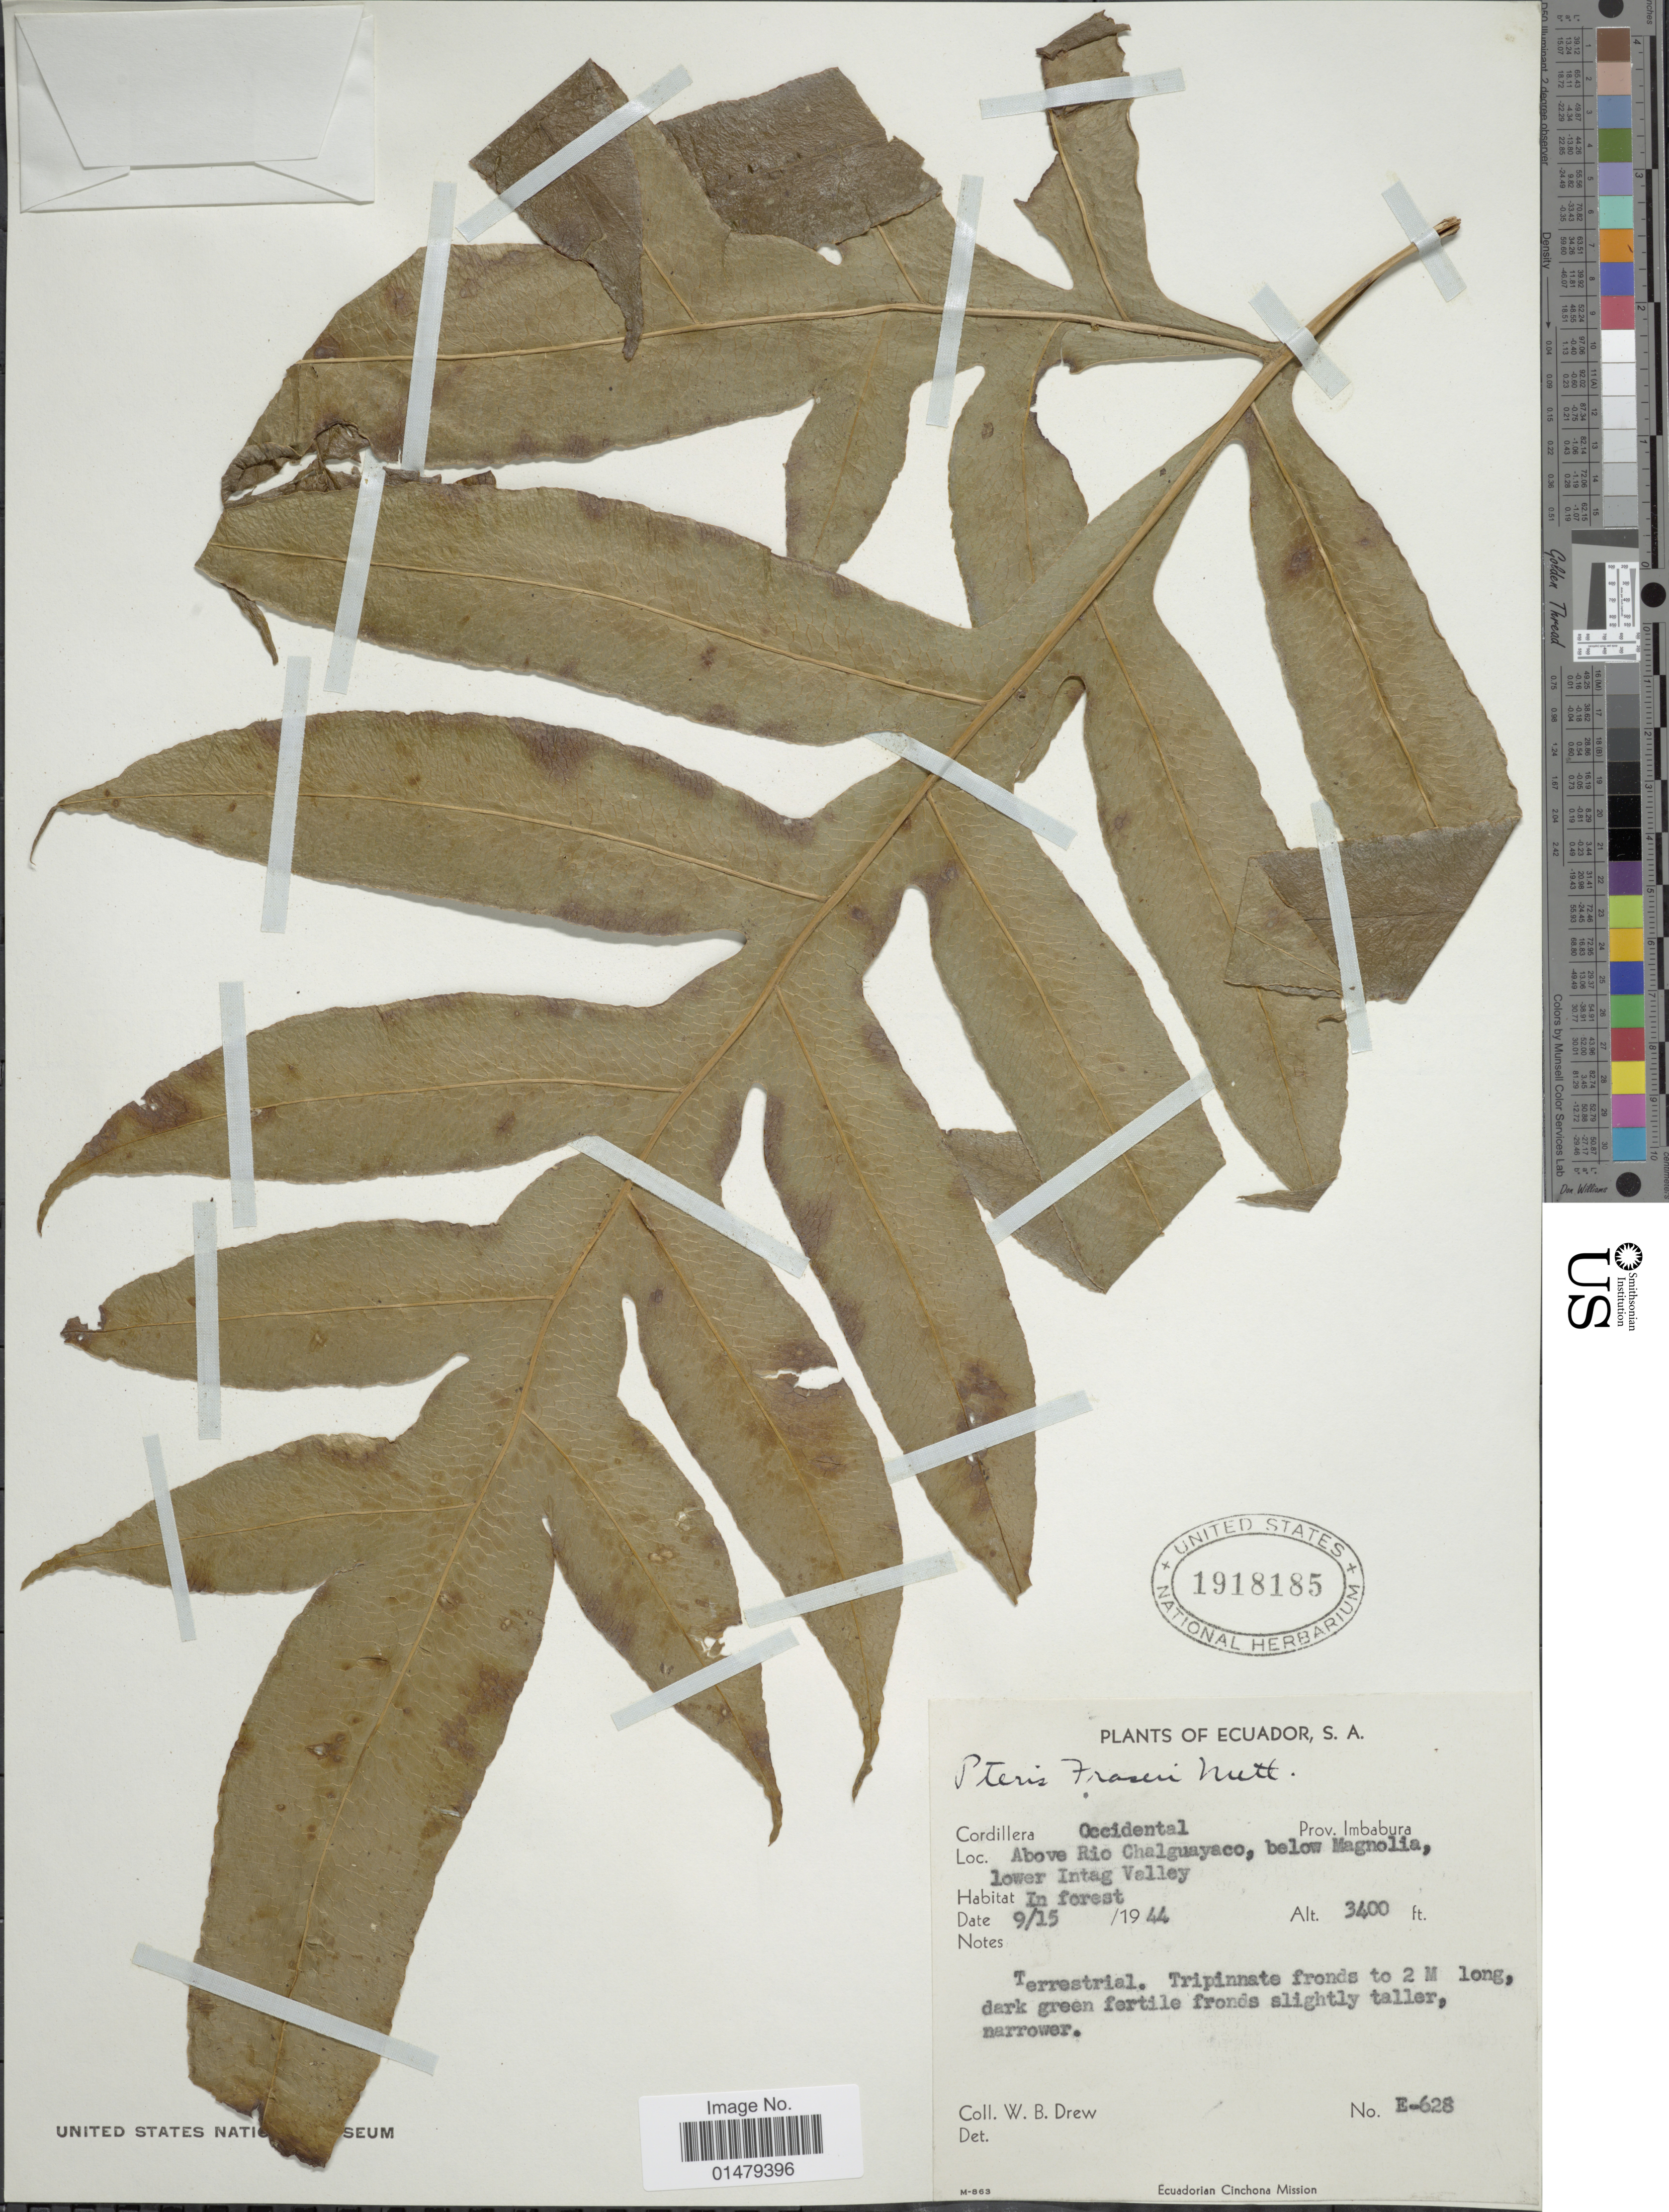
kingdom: Plantae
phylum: Tracheophyta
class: Polypodiopsida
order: Polypodiales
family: Pteridaceae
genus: Pteris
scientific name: Pteris fraseri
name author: Mett. ex Kuhn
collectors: W. B. Drew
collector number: E-628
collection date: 1944-09-15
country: Ecuador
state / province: Imbabura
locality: Cordillera Occidental. Prov. Imbabura. ABove Rio Chalguayaco, below Magnolia, lower Intag Valley.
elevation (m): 1036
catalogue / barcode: US 1918185